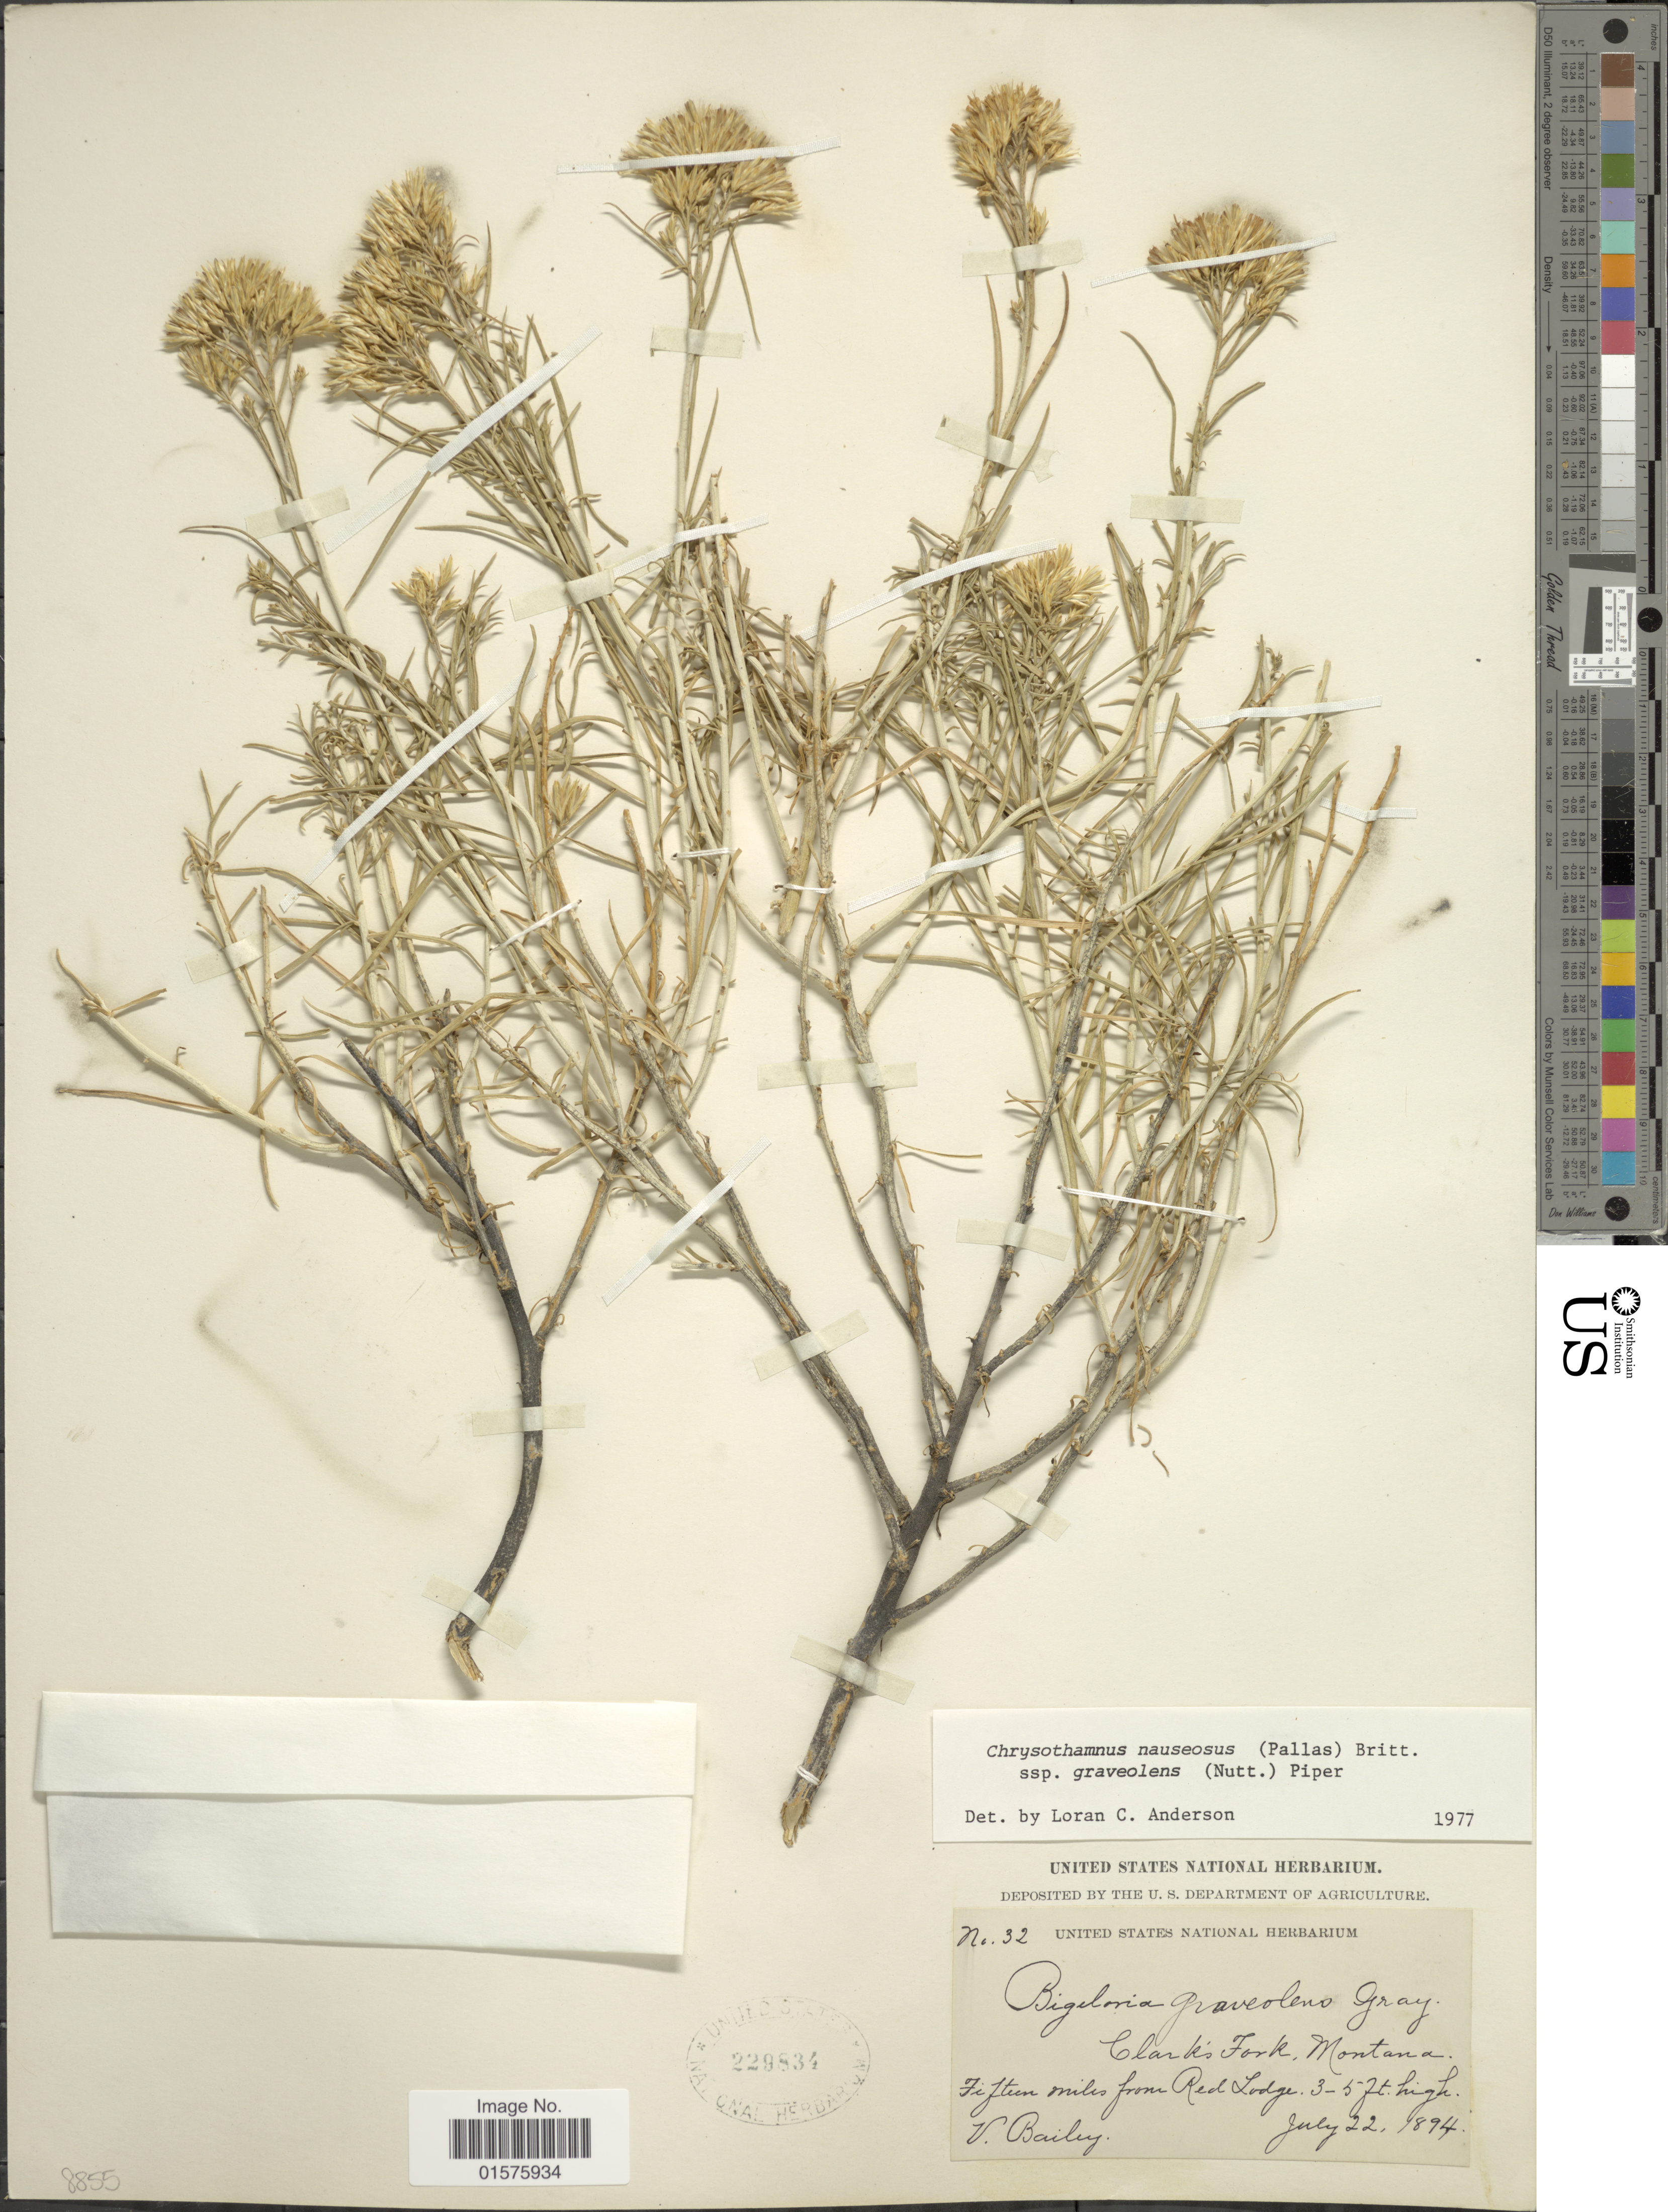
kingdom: Plantae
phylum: Tracheophyta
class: Magnoliopsida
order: Asterales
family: Asteraceae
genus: Ericameria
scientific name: Ericameria nauseosa var. graveolens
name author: (Nutt.) Reveal & Schuyler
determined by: Urbatsch, Lowell E., Curator (LSU), Louisiana State University (UNITED STATES)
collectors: V. Bailey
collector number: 32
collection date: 1894-07-22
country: United States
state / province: Montana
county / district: Carbon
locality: Clark's Fork, 15 miles from Red Lodge.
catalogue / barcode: US 229834